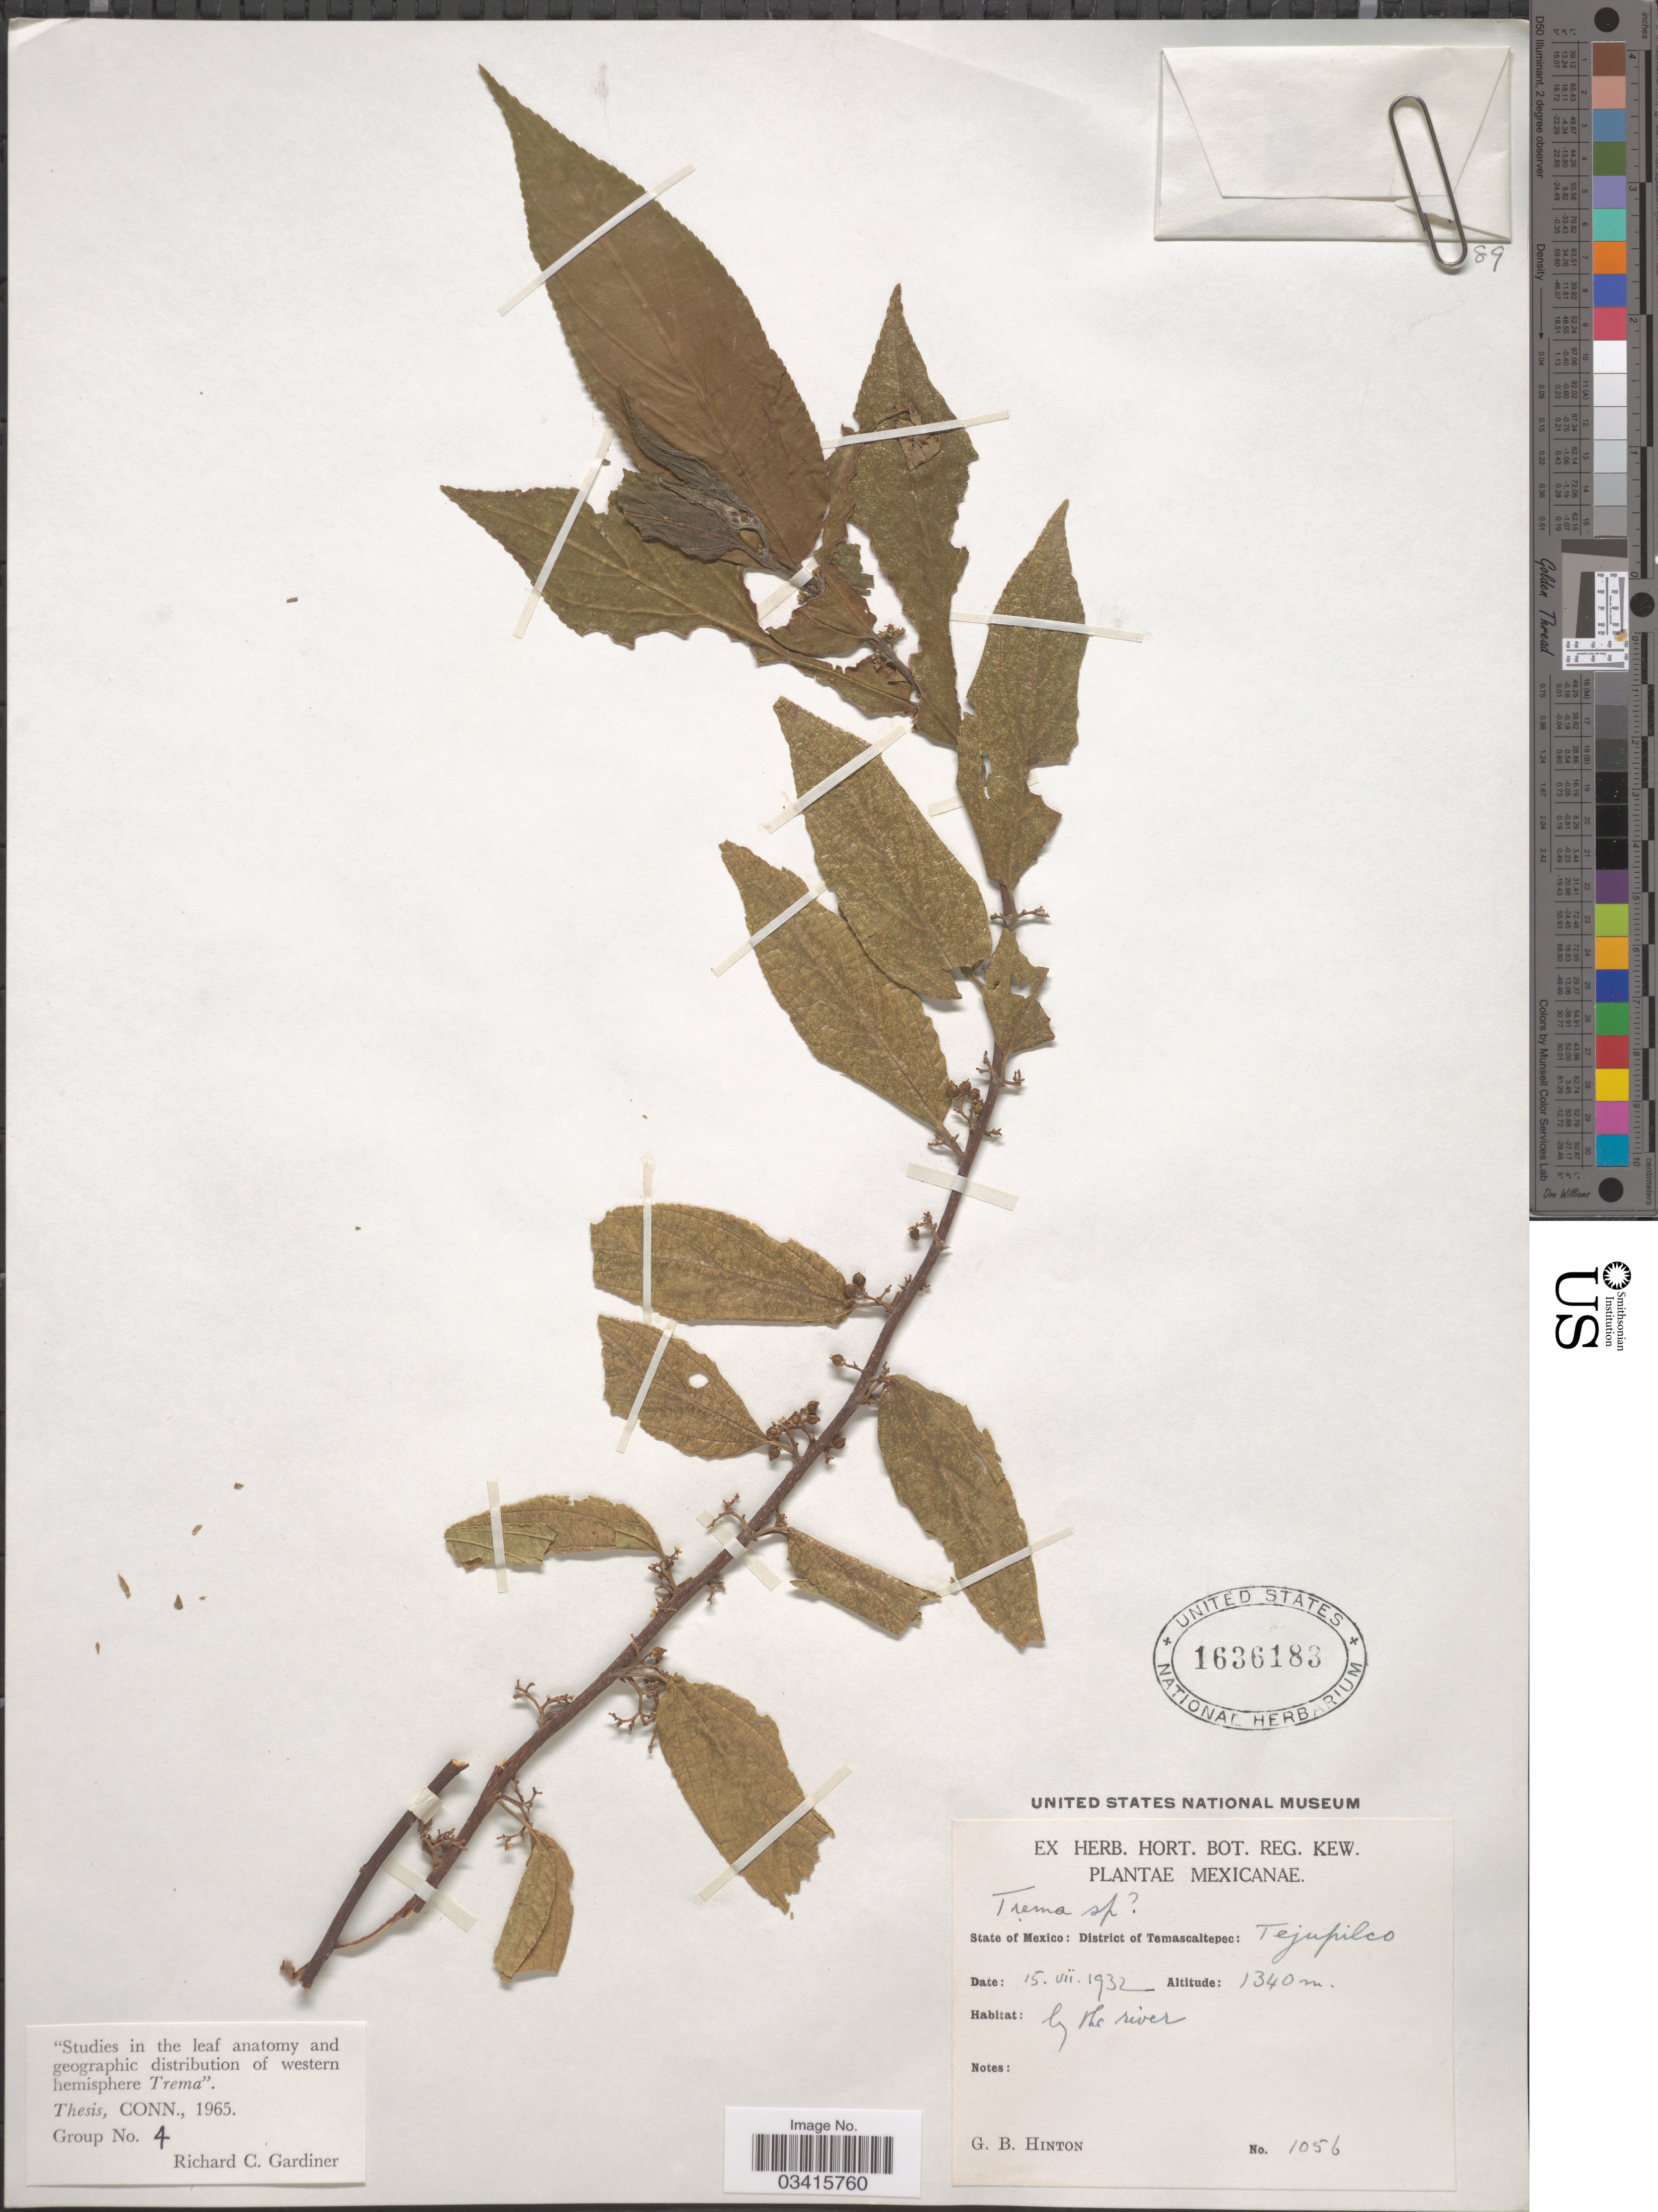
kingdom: Plantae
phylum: Tracheophyta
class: Magnoliopsida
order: Rosales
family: Cannabaceae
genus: Trema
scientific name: Trema micranthum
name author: (L.) Blume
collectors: G. B. Hinton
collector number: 1056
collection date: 1932-07-15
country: Mexico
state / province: México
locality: District of Temascaltepec: Tejupilco.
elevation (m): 1340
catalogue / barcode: US 1636183